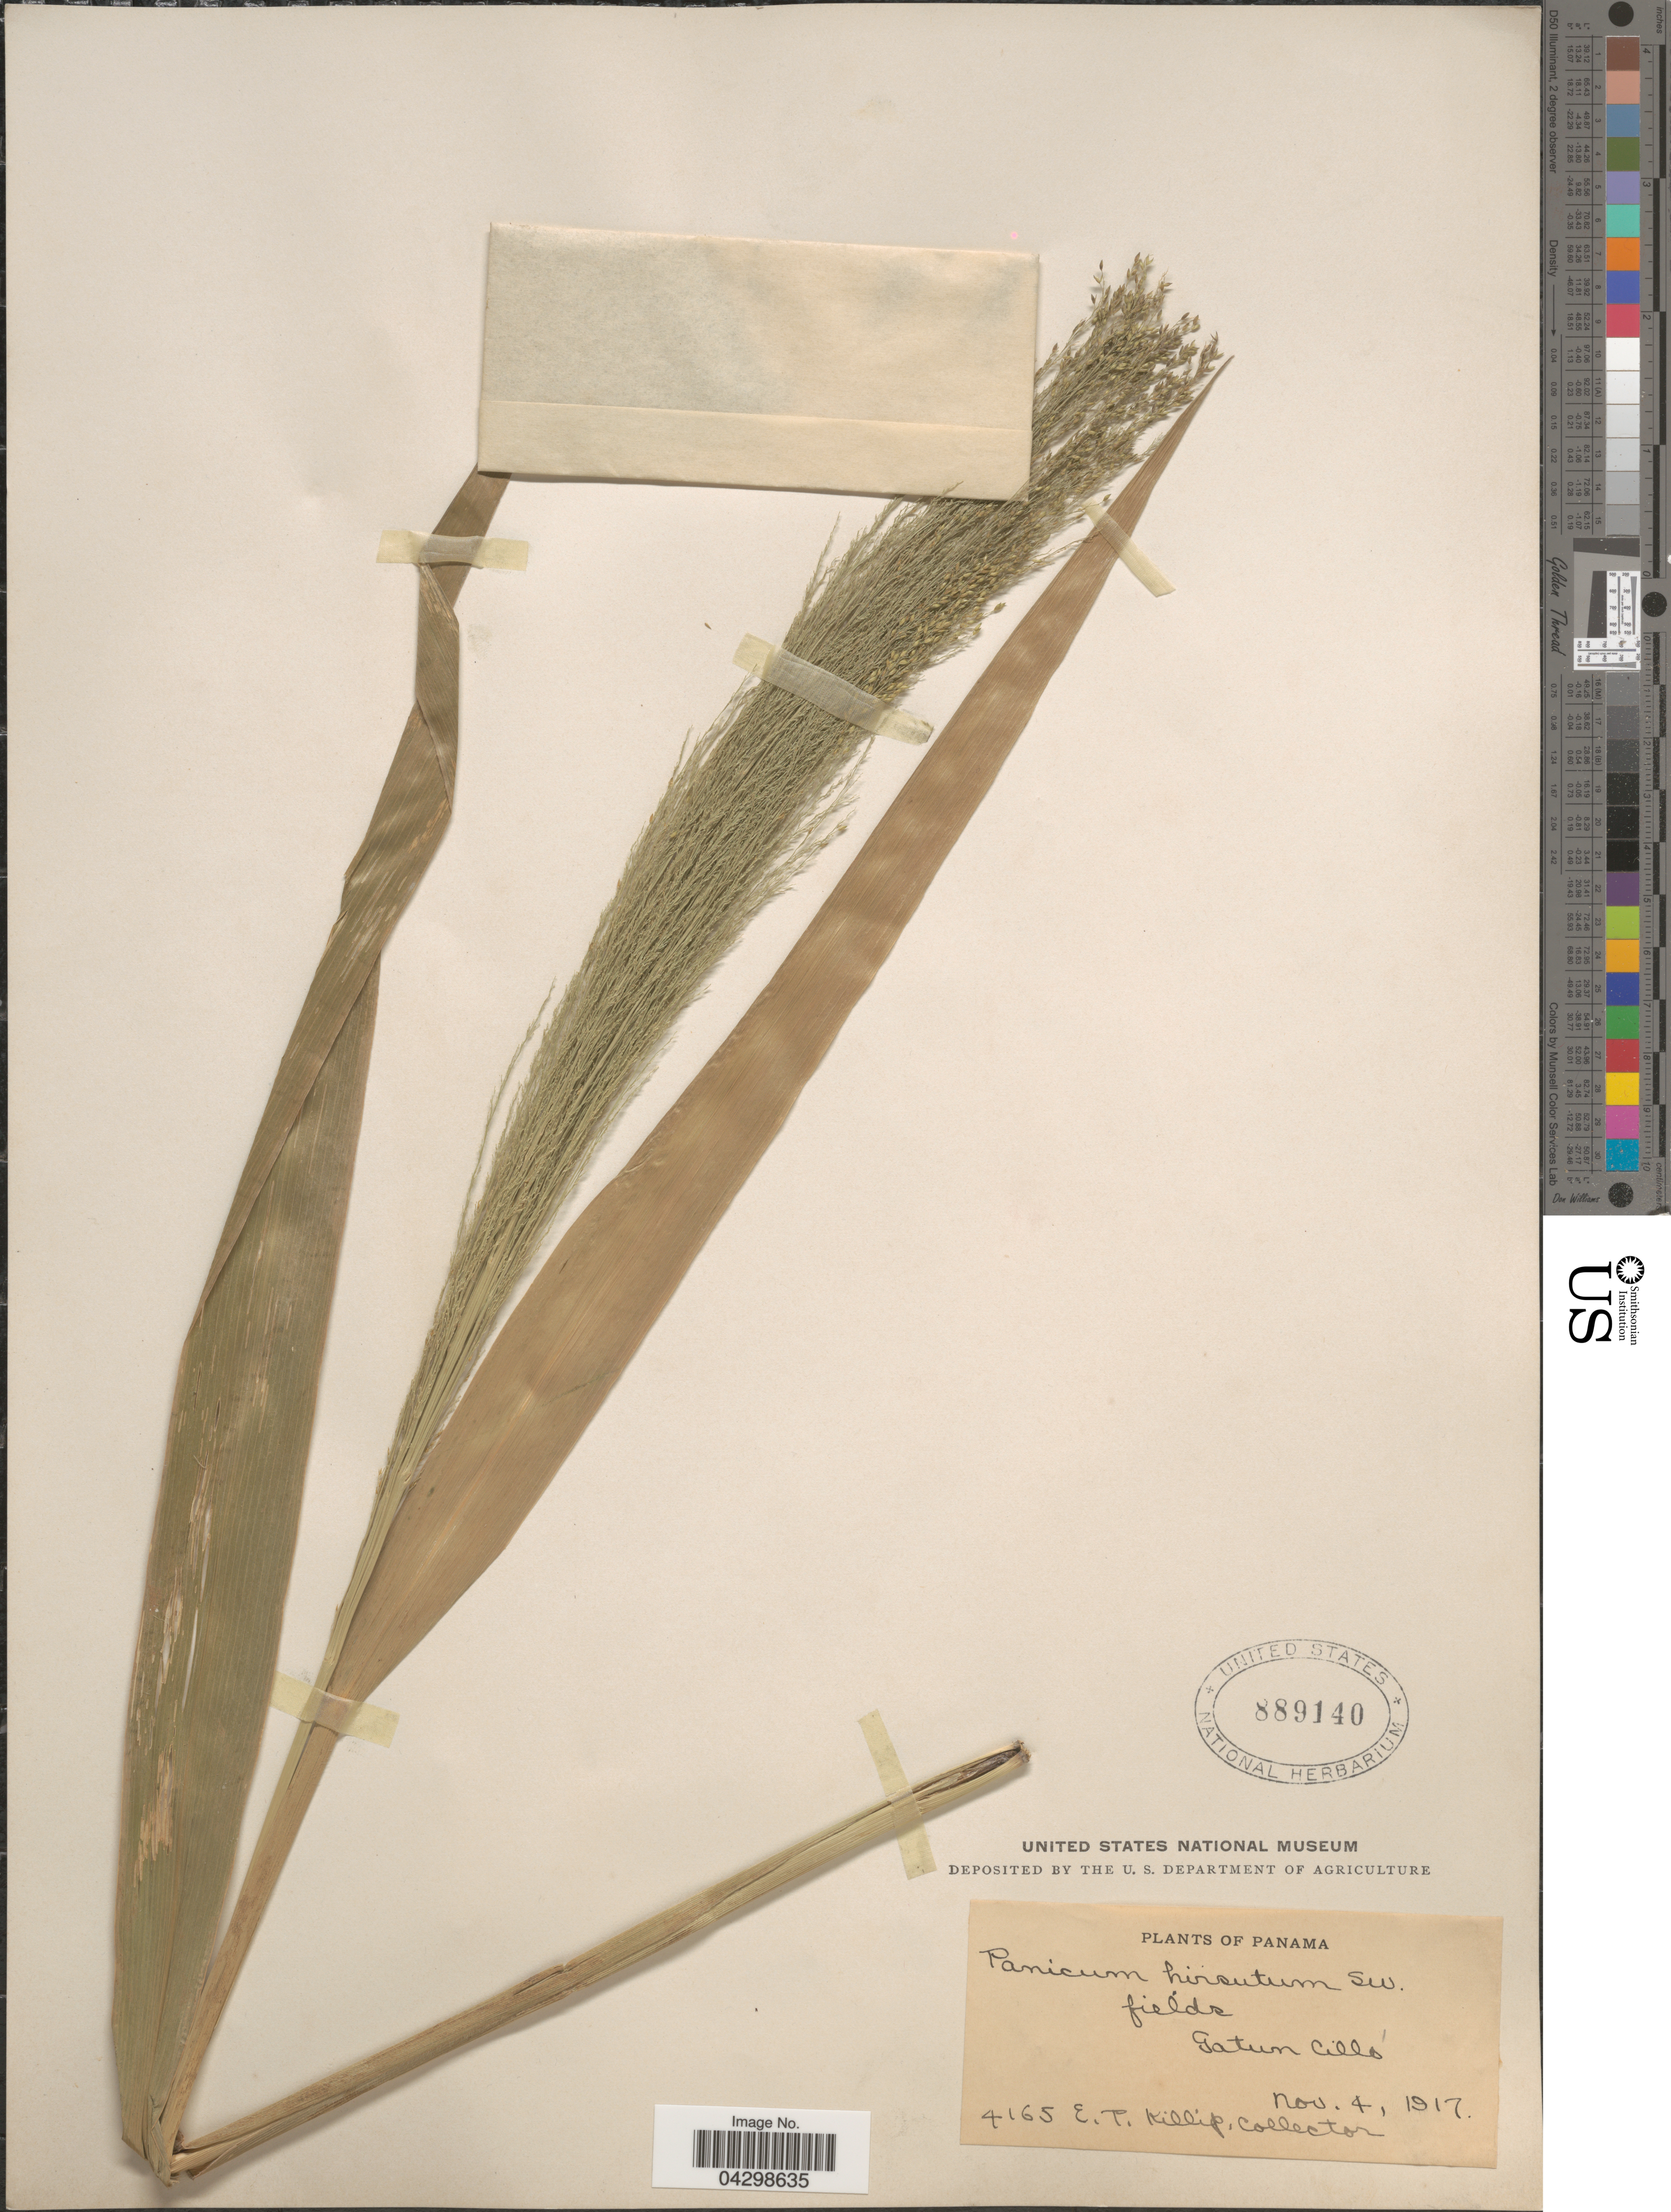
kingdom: Plantae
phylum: Tracheophyta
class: Liliopsida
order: Poales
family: Poaceae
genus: Panicum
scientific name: Panicum hirsutum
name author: Sw.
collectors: E. P. Killip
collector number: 4165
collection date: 1917-11-04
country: Panama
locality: Gatun Cillo.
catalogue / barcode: US 889140